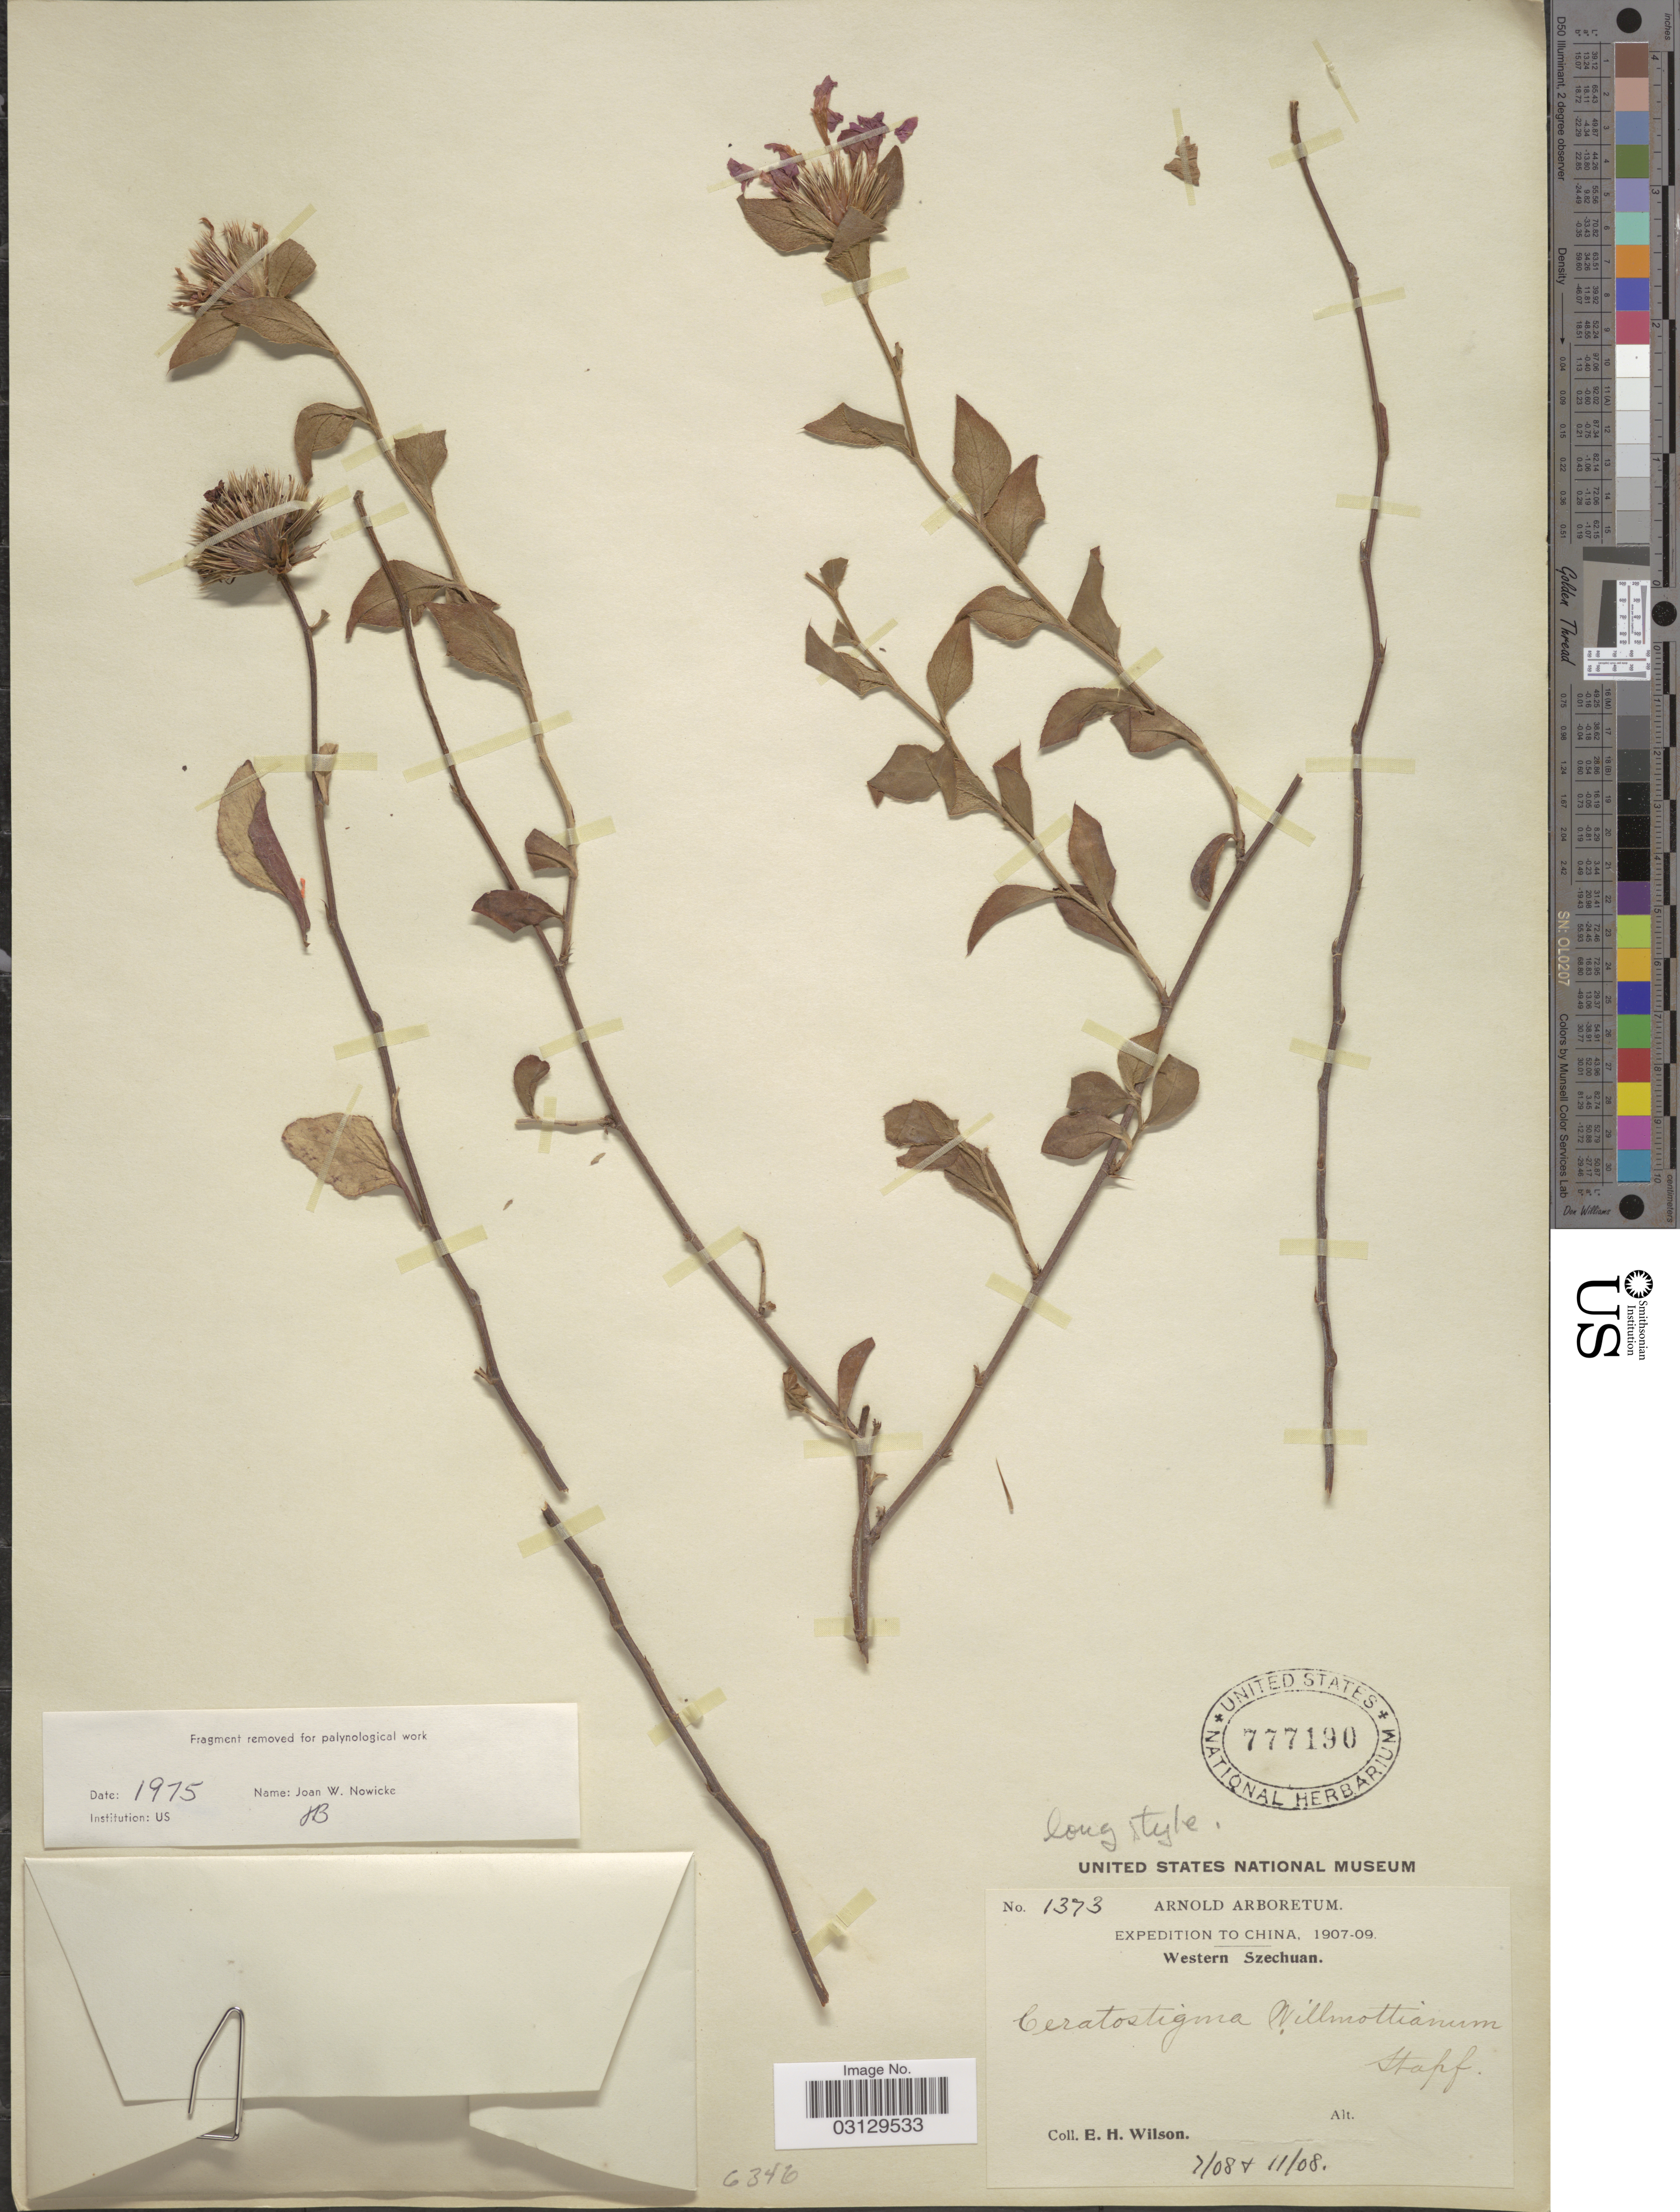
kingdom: Plantae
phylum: Tracheophyta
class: Magnoliopsida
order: Caryophyllales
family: Plumbaginaceae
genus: Ceratostigma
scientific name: Ceratostigma willmottianum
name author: Stapf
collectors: E. Wilson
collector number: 1373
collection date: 1908-07/1908-11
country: China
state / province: Sichuan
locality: Western Szechuan.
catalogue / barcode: US 777190